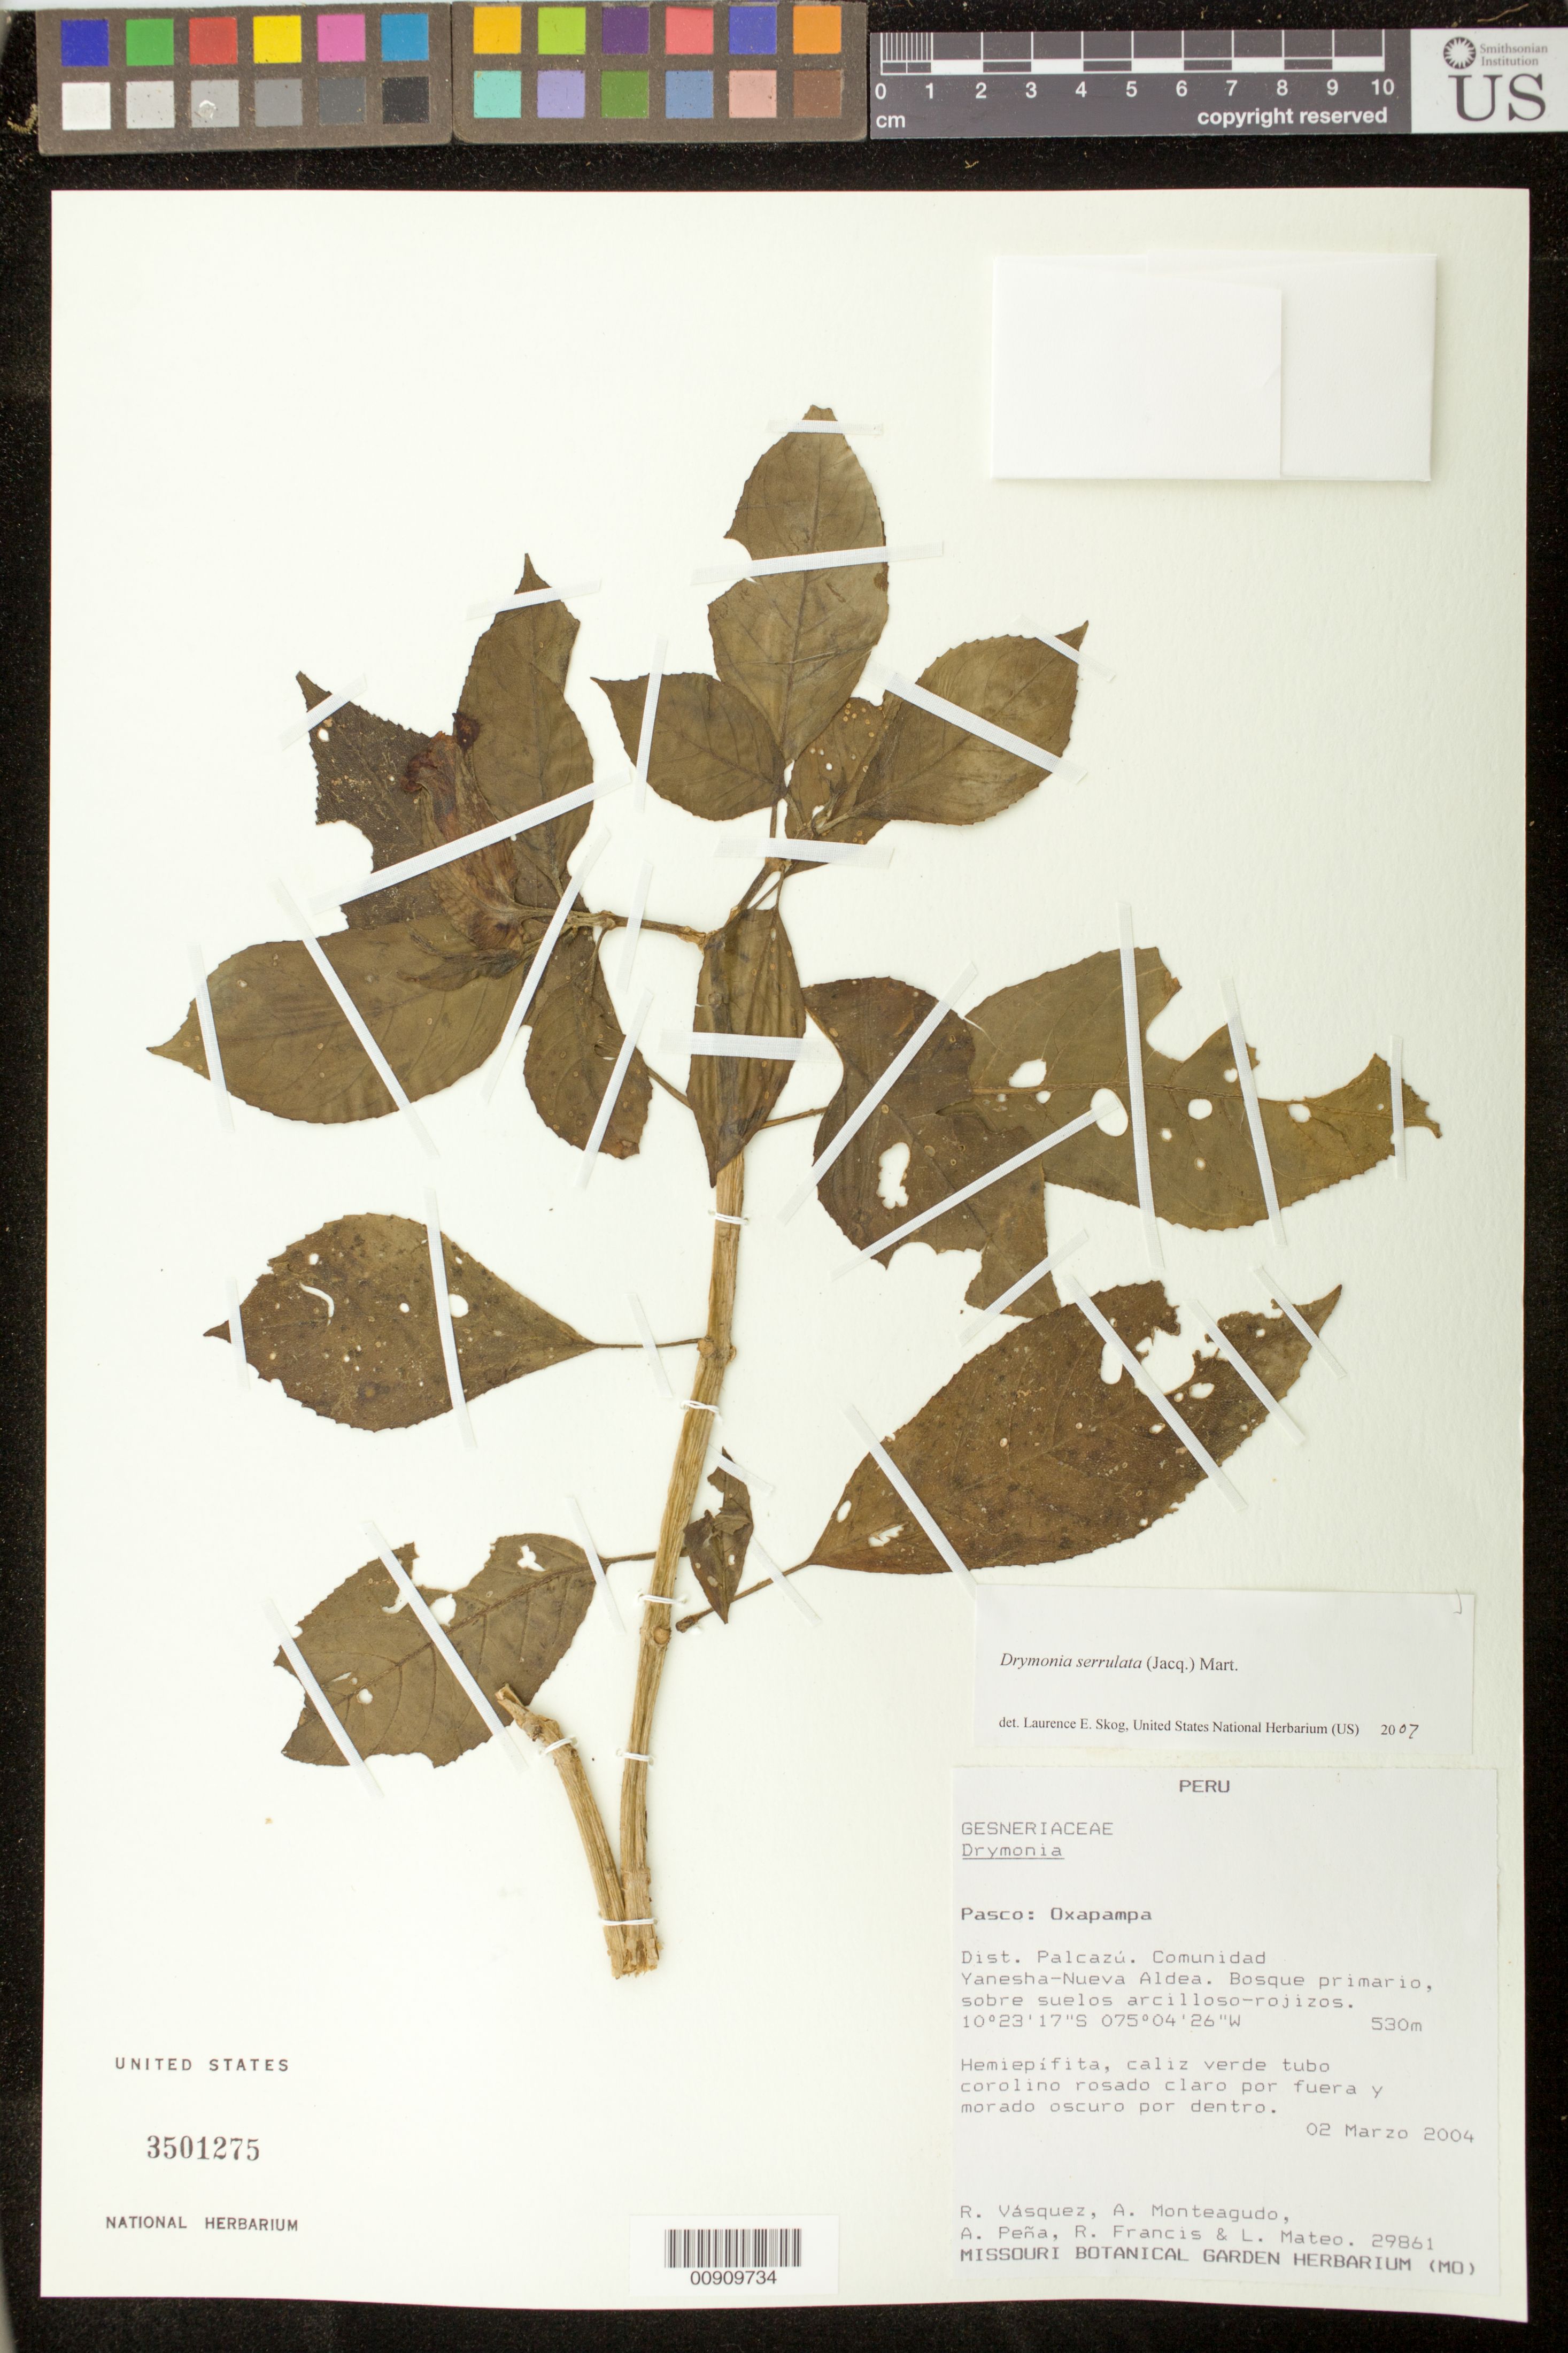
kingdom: Plantae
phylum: Tracheophyta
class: Magnoliopsida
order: Lamiales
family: Gesneriaceae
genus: Drymonia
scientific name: Drymonia serrulata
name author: (Jacq.) Mart.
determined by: Skog, Laurence E.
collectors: R. Vásquez & et al.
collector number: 29861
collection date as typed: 02 Mar 2004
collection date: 2004-03-02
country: Peru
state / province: Pasco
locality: Pasco: Oxapampa. Distrito Palcazú, comunidad Yanesha-Nueva Aldea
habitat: Bosque primario, sobre suelos arcilloso-rojizos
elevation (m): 530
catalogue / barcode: US 3501275